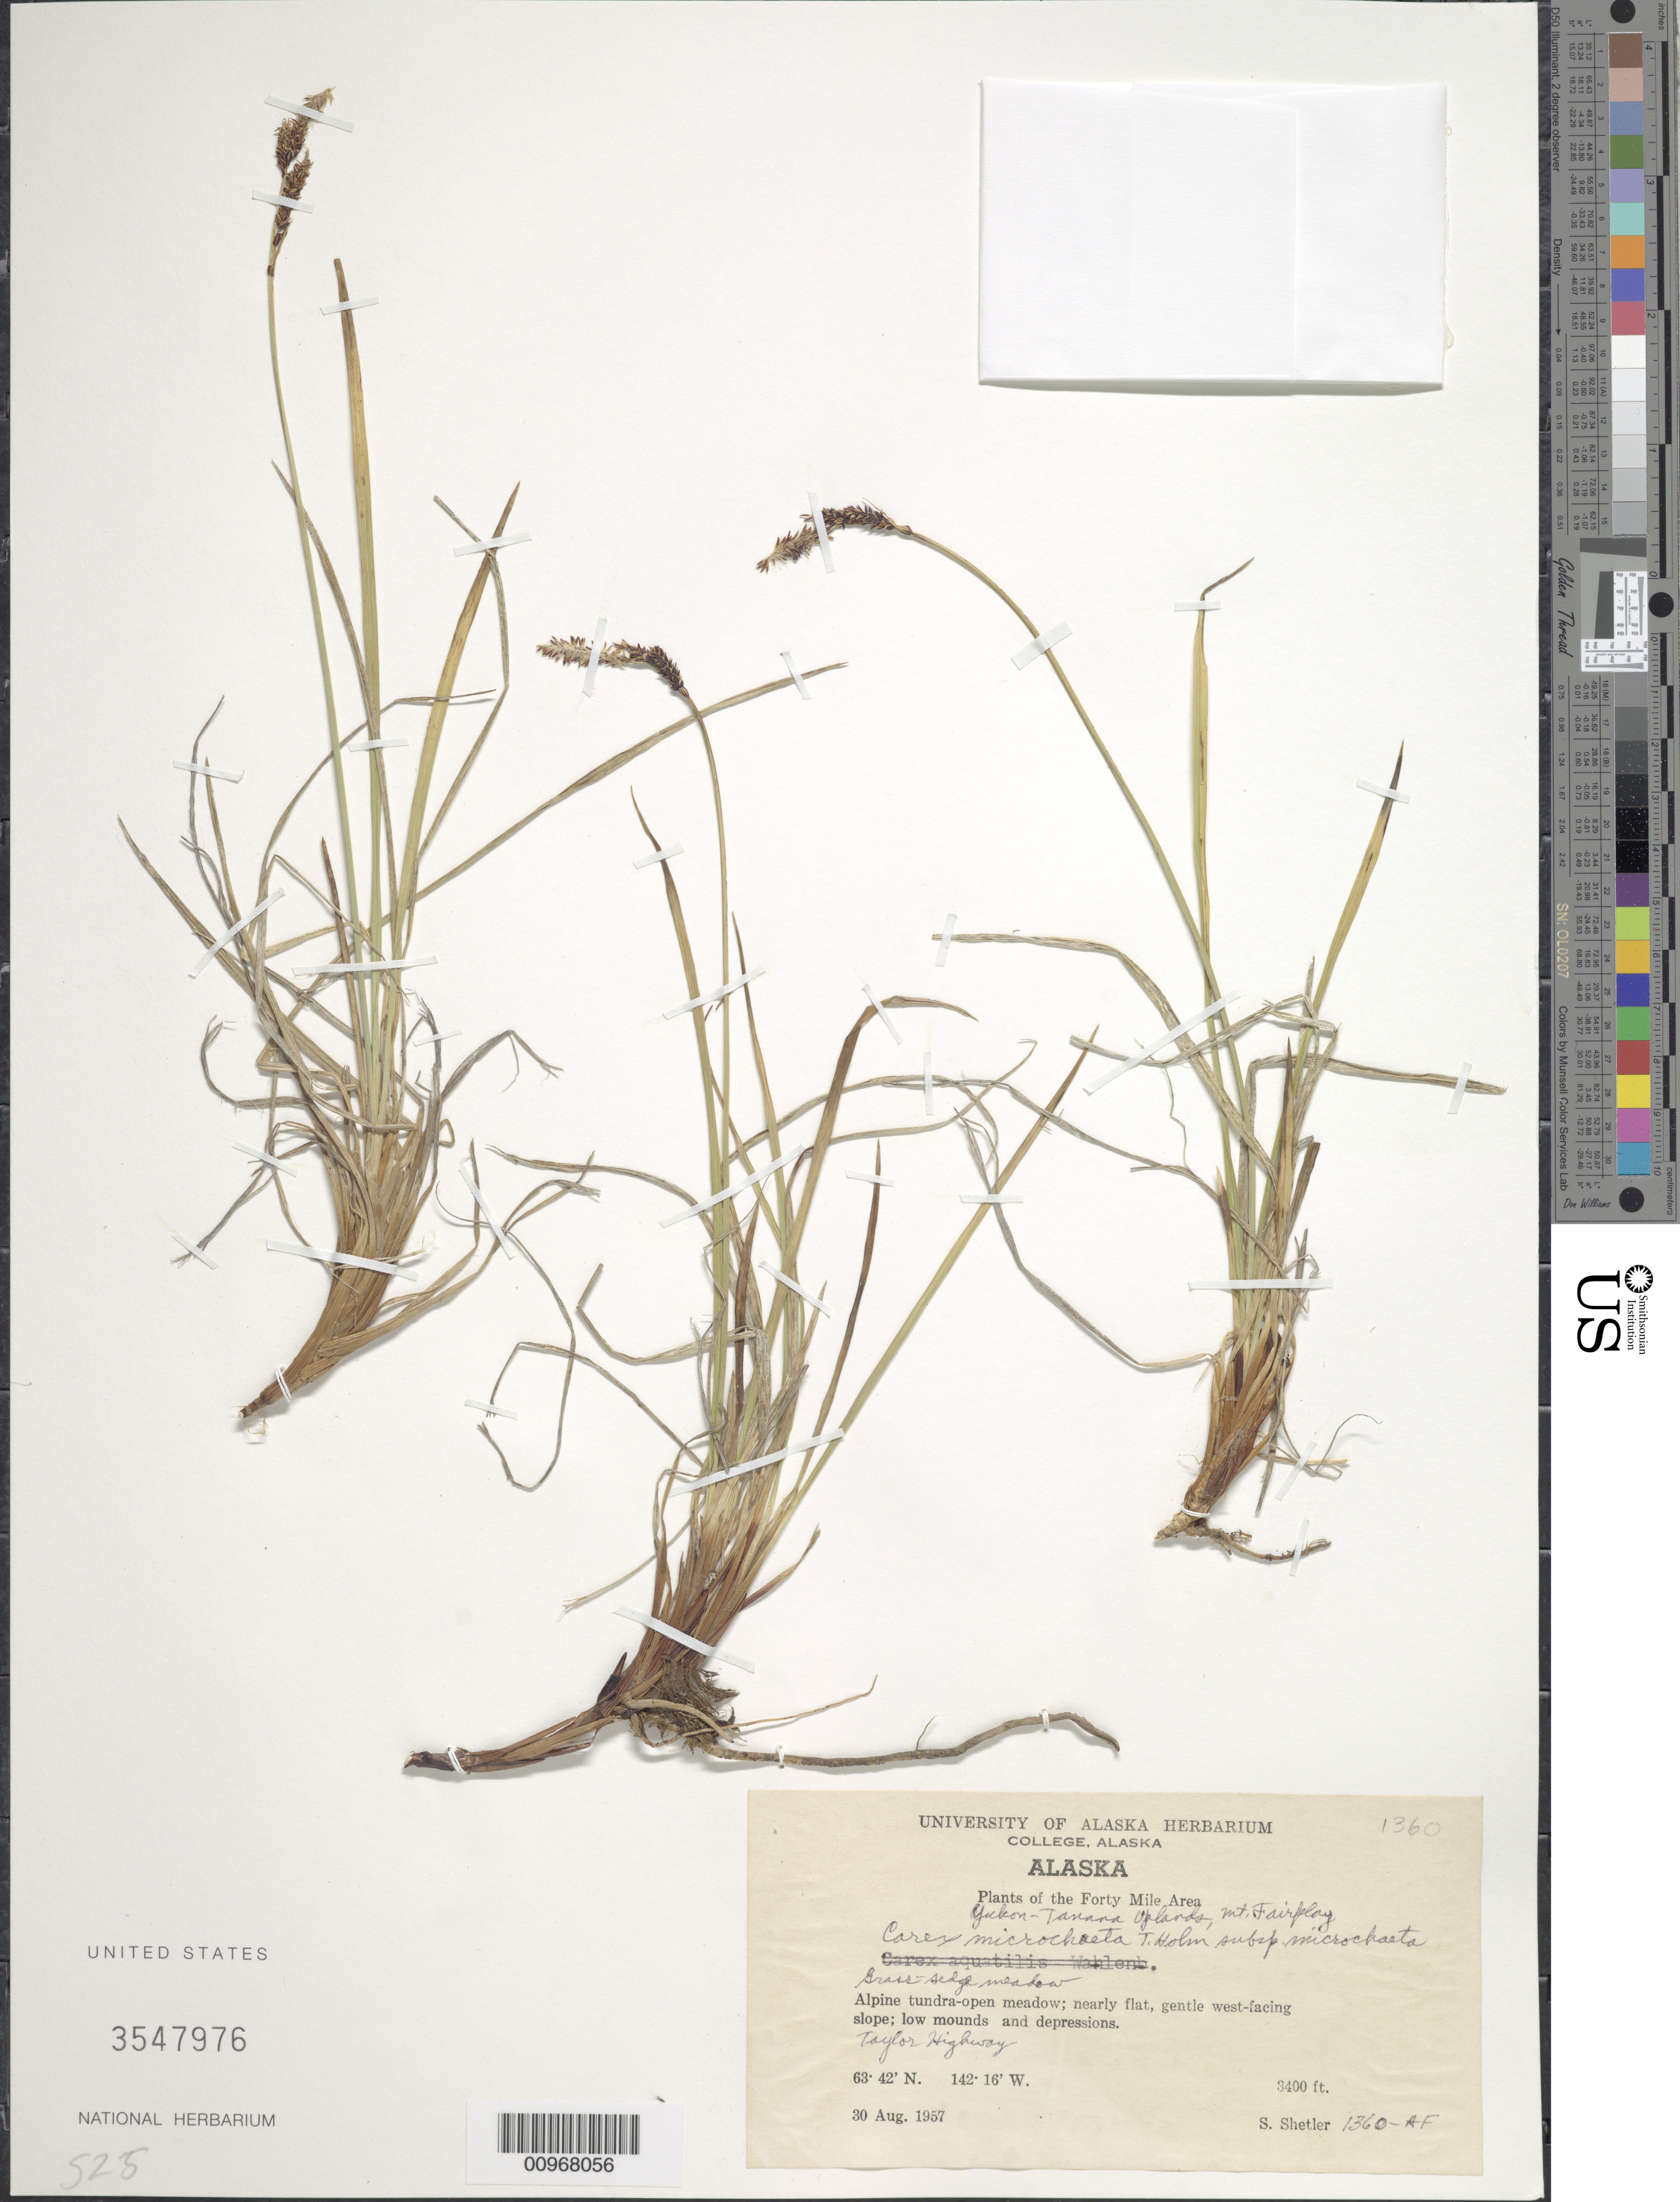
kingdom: Plantae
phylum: Tracheophyta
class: Liliopsida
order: Poales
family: Cyperaceae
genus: Carex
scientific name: Carex microchaeta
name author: Holm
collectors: S. Shetler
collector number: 1360-AF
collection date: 1957-08-30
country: United States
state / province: Alaska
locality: Forty Mile Area, Taylor Highway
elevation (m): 1036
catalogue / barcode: US 3547976